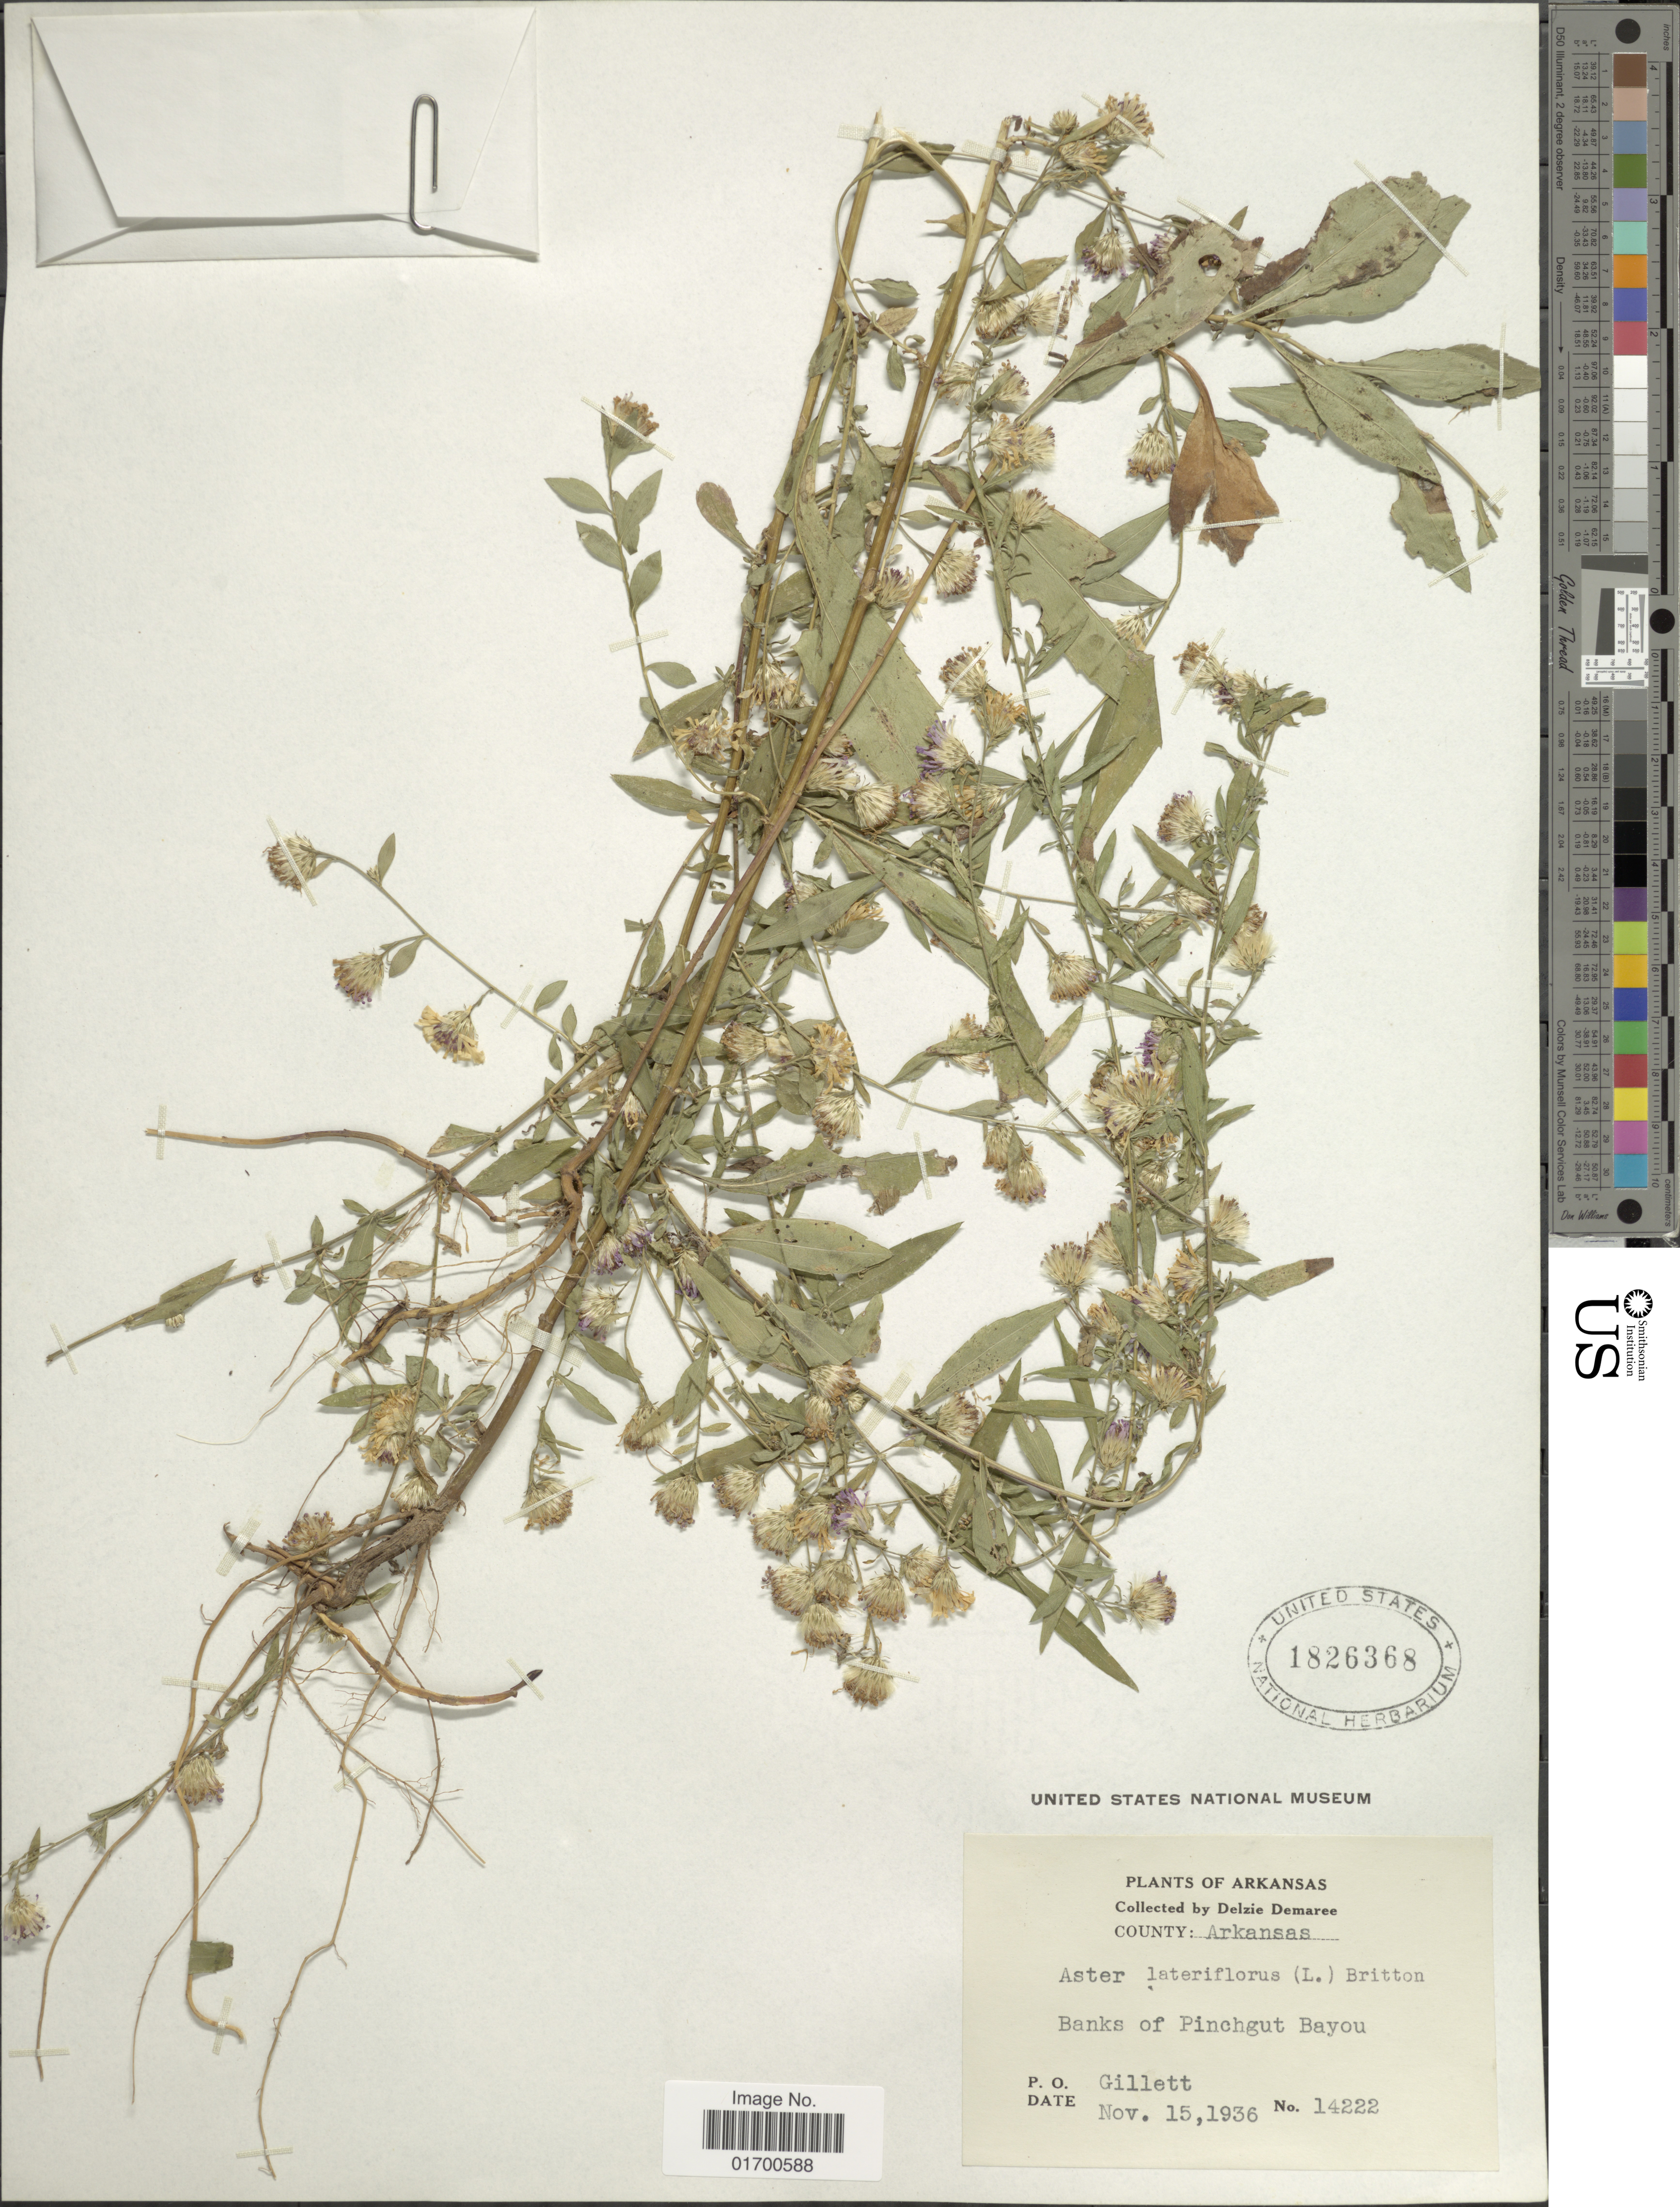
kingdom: Plantae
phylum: Tracheophyta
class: Magnoliopsida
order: Asterales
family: Asteraceae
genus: Symphyotrichum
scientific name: Symphyotrichum lateriflorum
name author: (L.) Á. Löve & D. Löve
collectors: D. Demaree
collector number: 14222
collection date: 1936-11-15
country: United States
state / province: Arkansas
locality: County: Arkansas, Bank of Pinchgut Bayou, P.O. Gillett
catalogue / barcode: US 1826368